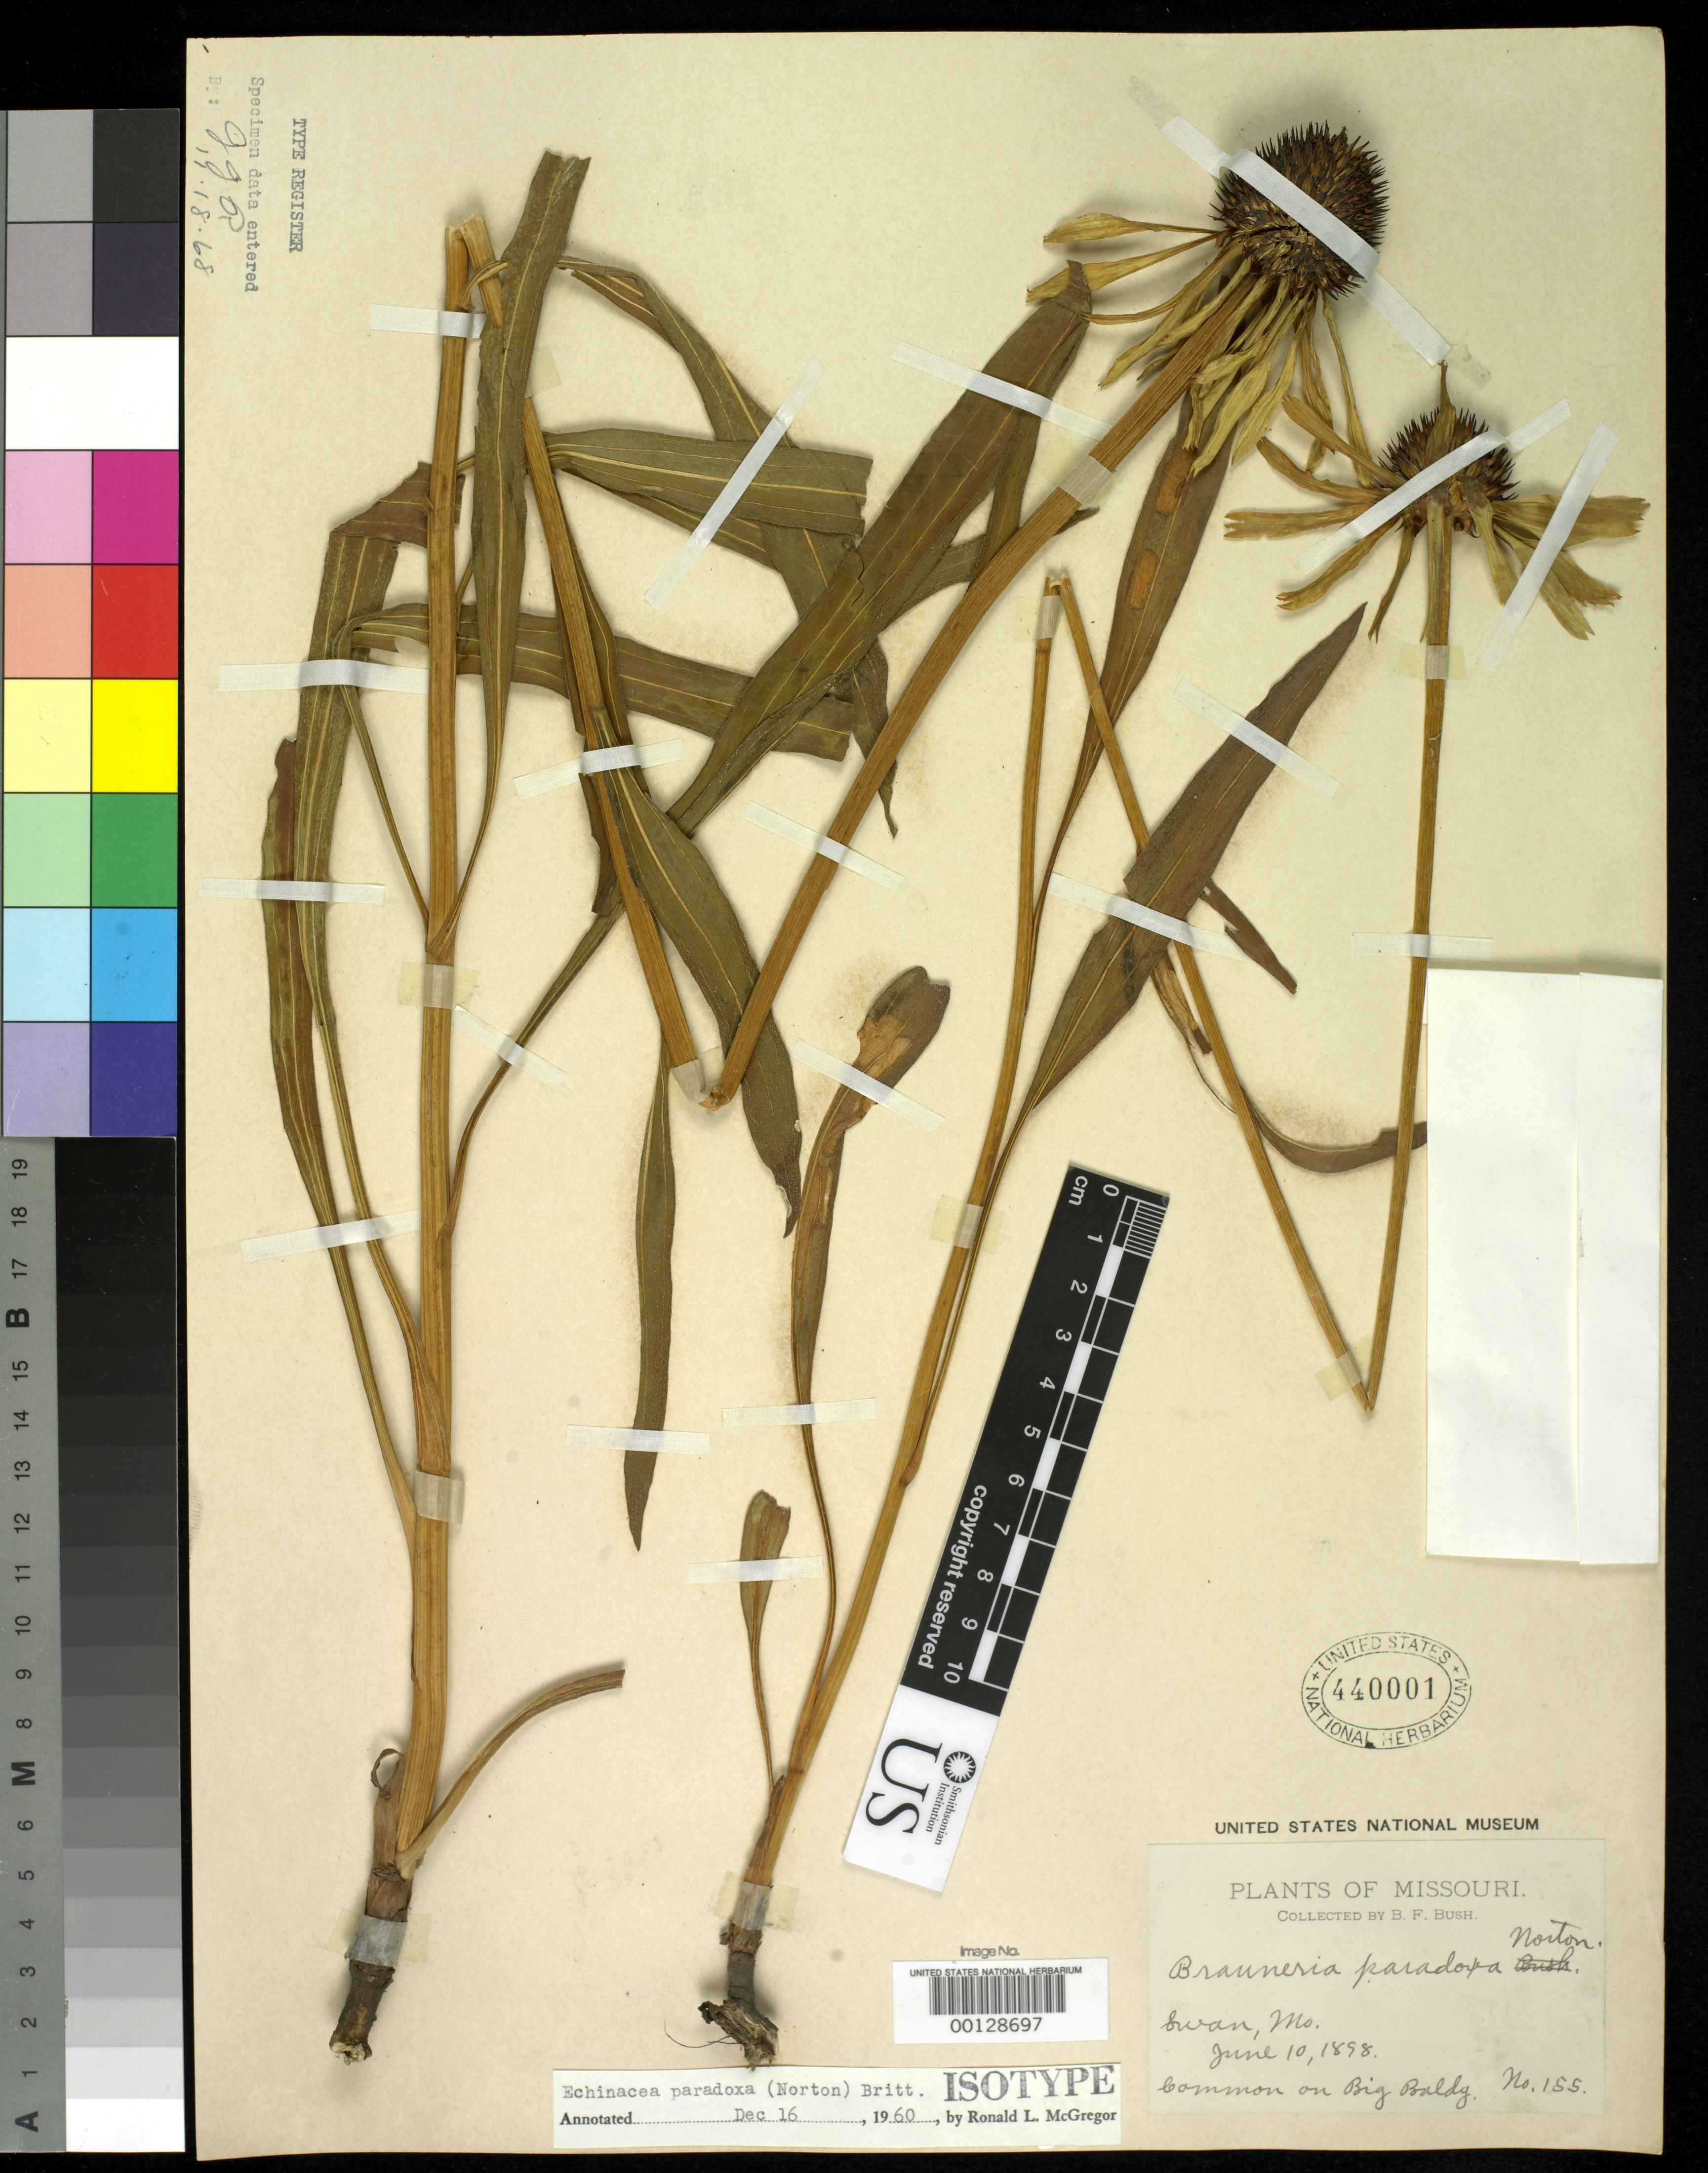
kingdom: Plantae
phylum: Tracheophyta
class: Magnoliopsida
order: Asterales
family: Asteraceae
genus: Brauneria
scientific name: Brauneria paradoxa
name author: Norton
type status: Isotype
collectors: B. F. Bush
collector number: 155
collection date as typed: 10 Jun 1898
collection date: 1898-06-10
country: United States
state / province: Missouri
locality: Swan, Mo. Common on Big Baldy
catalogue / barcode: US 440001